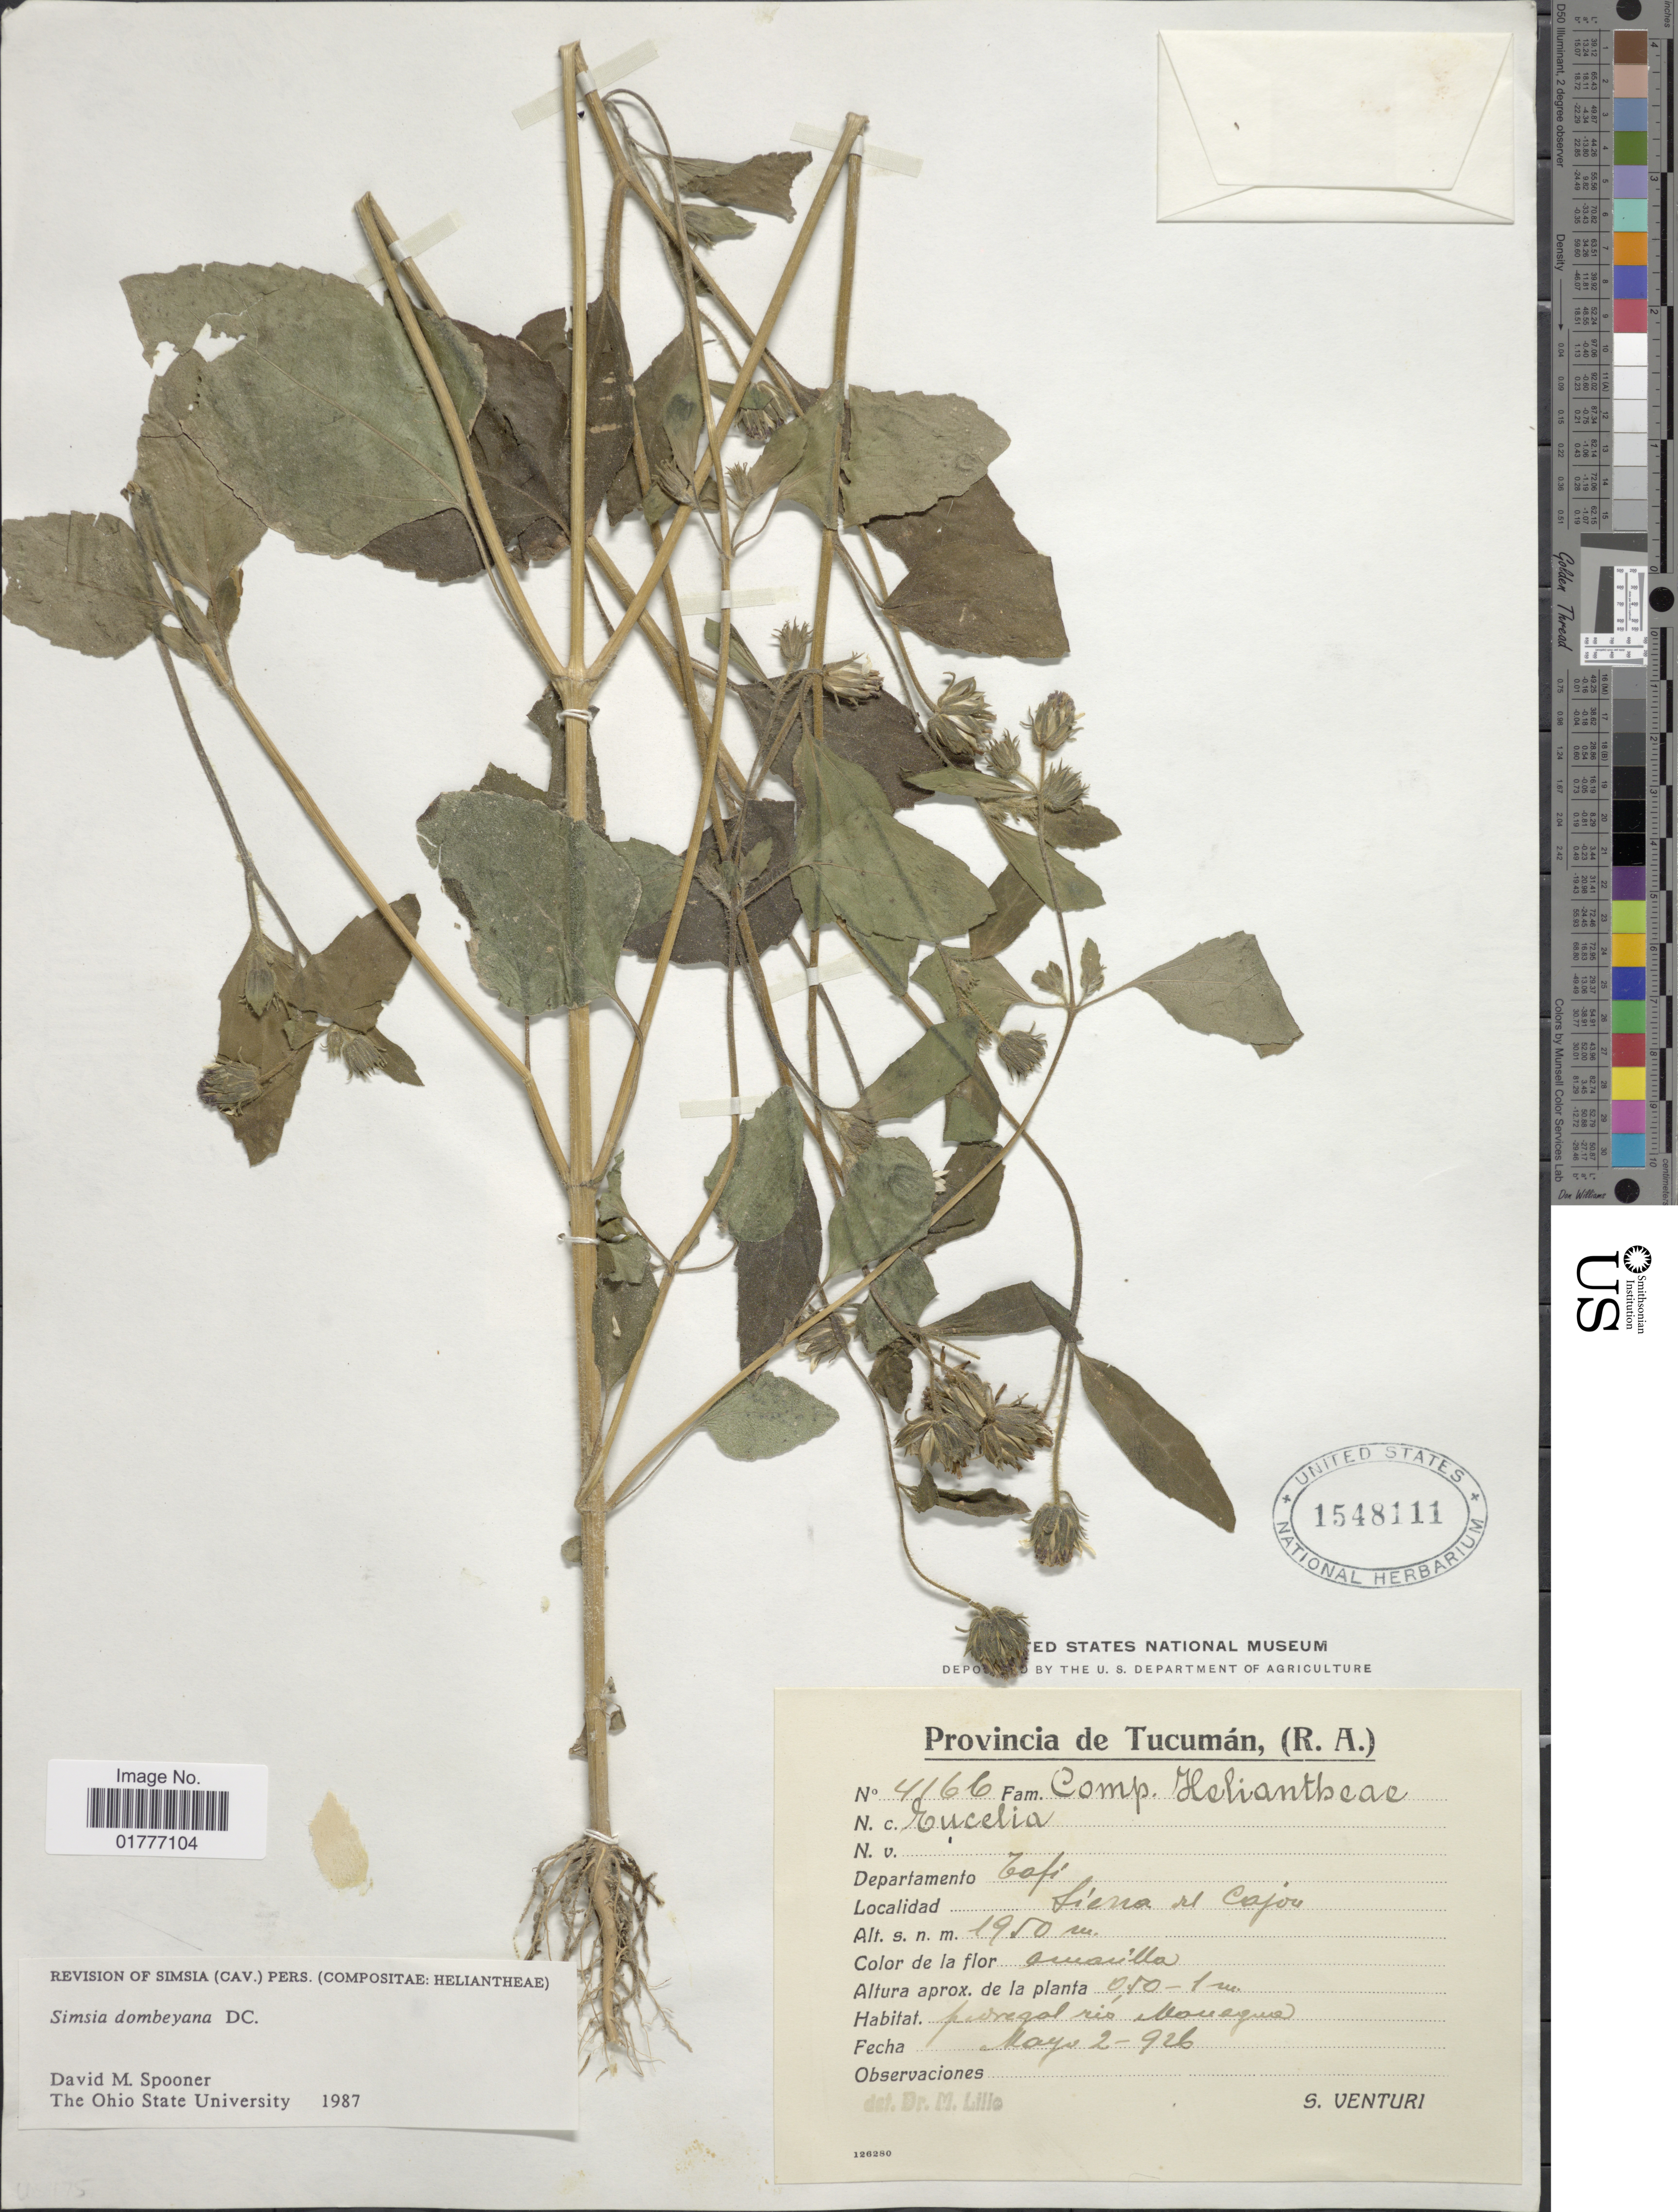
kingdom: Plantae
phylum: Tracheophyta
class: Magnoliopsida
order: Asterales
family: Asteraceae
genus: Simsia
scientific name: Simsia dombeyana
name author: DC.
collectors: S. Venturi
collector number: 4166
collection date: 1926-05-02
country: Argentina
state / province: Tucuman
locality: Departamento Tafi. Sierra del Cajon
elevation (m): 1950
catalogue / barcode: US 1548111